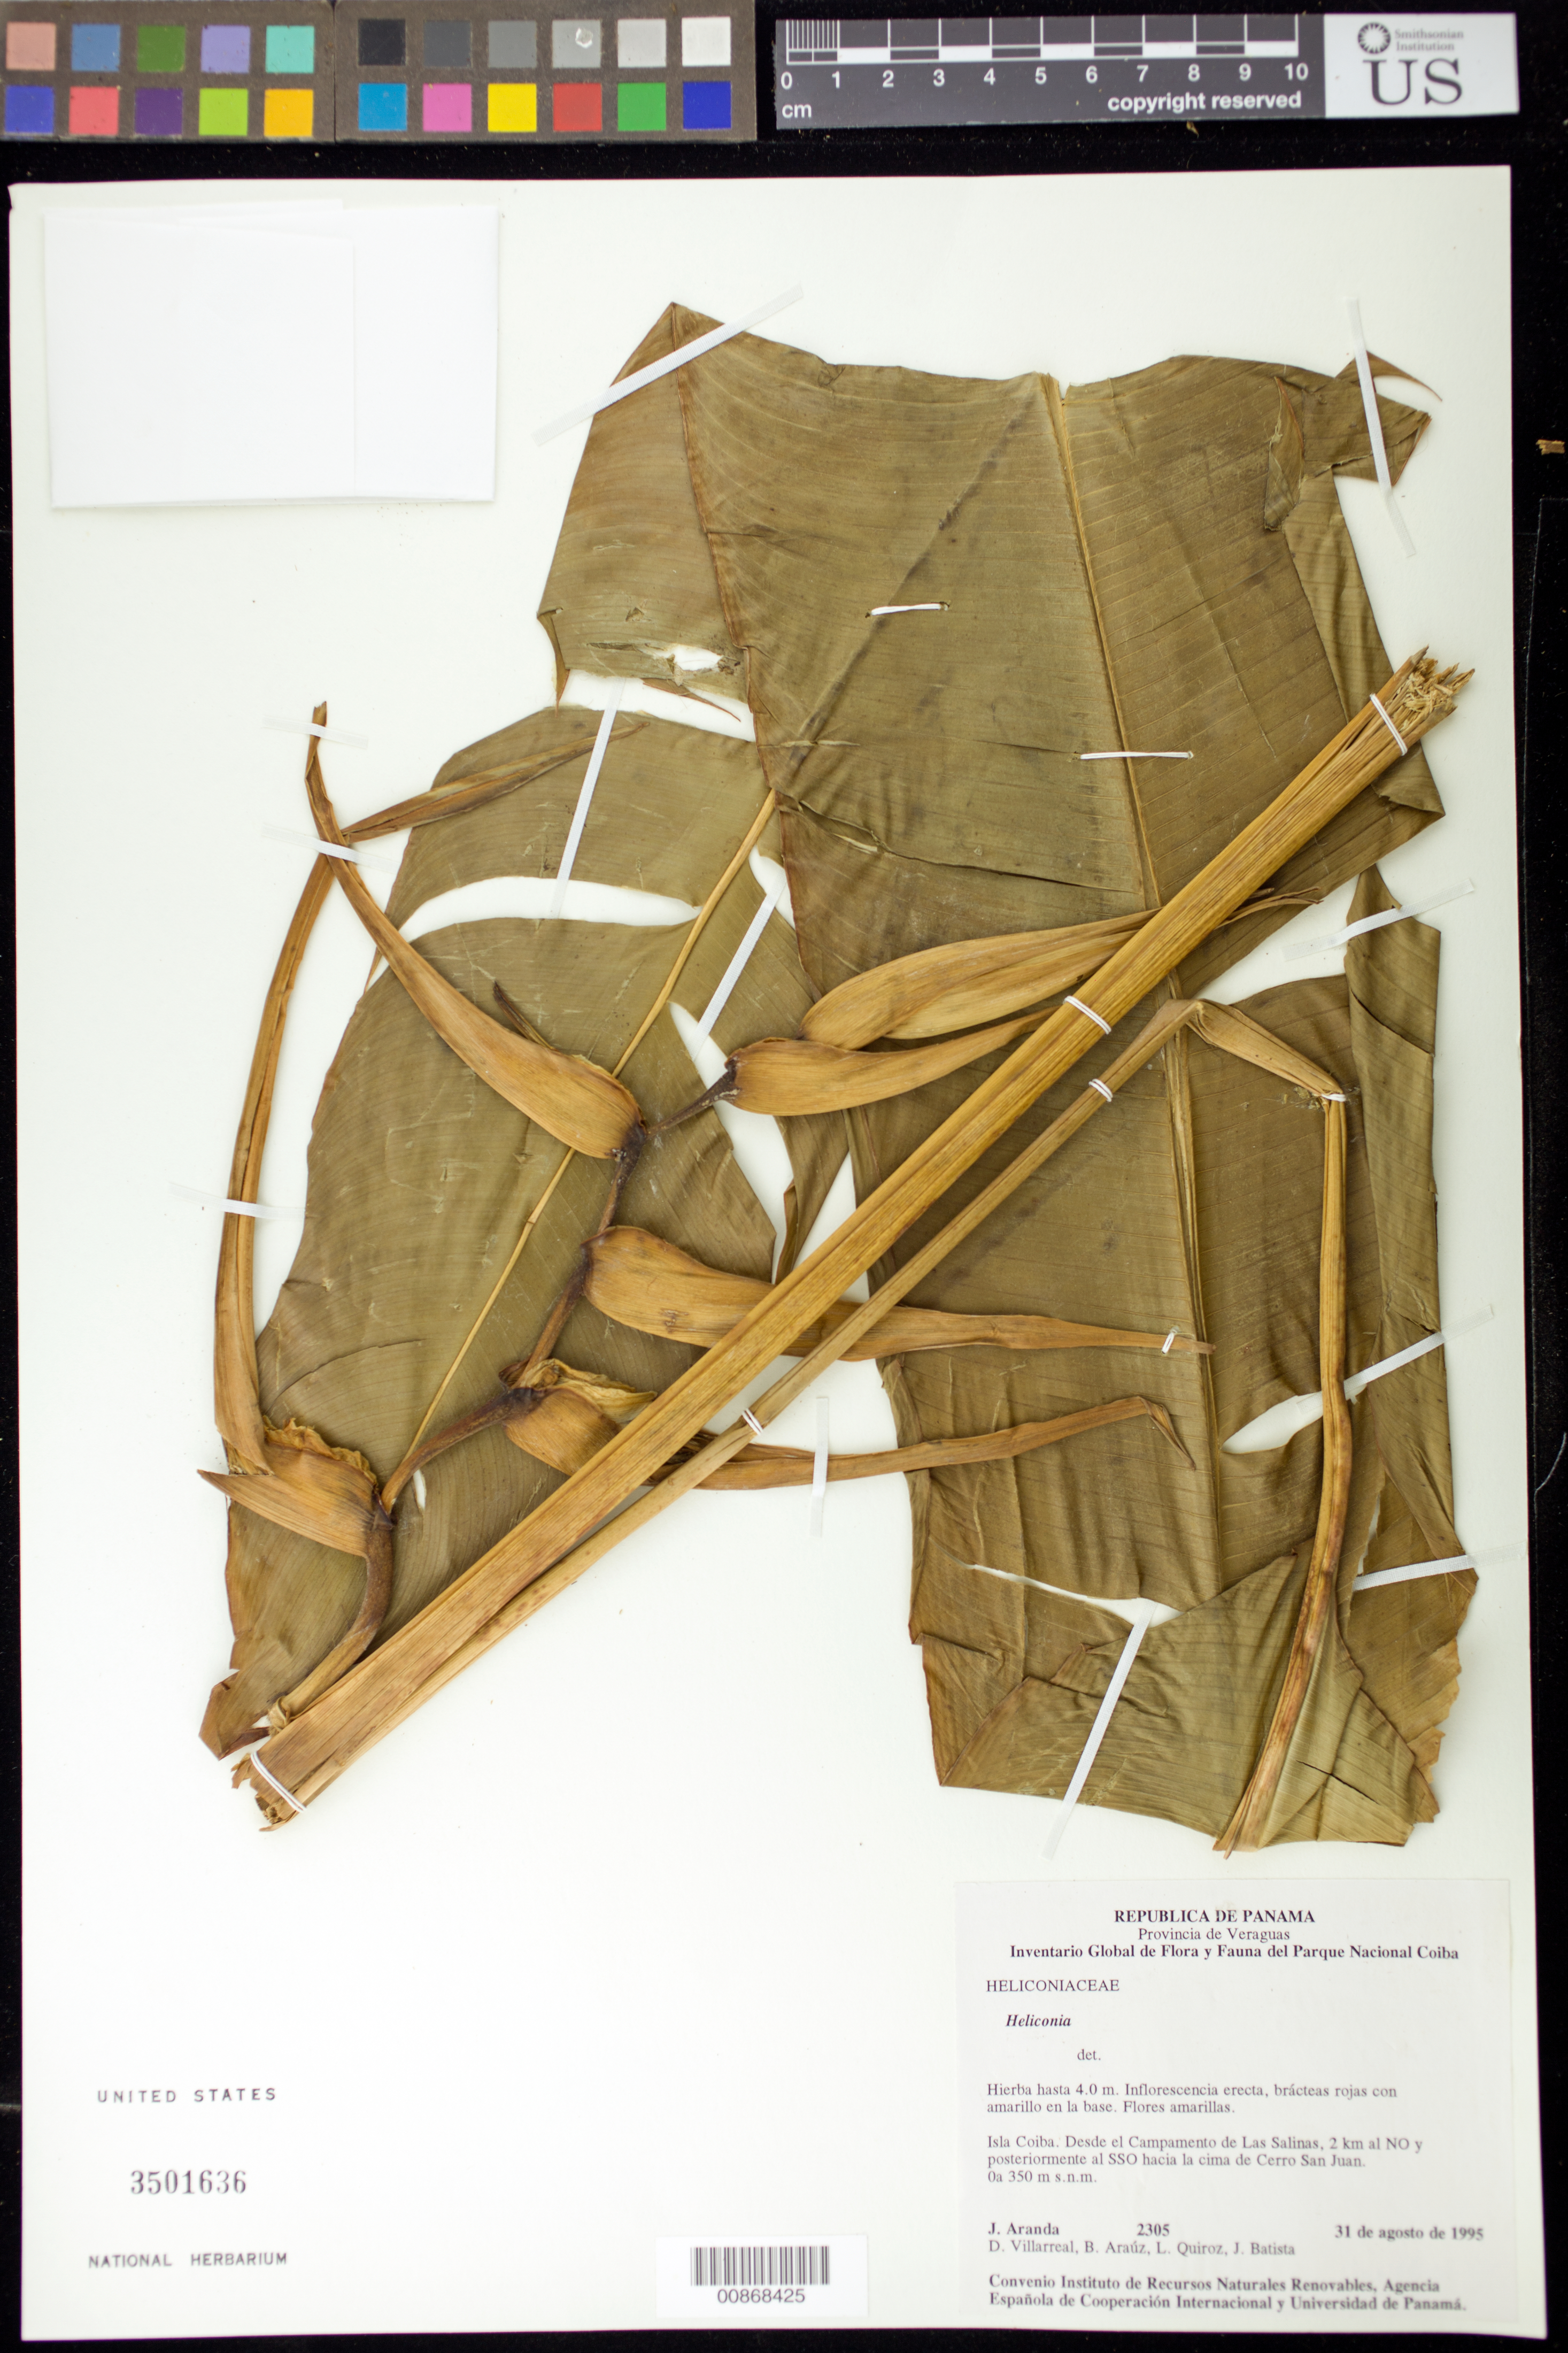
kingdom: Plantae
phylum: Tracheophyta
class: Liliopsida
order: Zingiberales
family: Heliconiaceae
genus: Heliconia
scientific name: Heliconia sp.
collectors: J. Aranda, D. Villarreal, B. Araúz, L. Quiroz & J. Batista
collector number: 2305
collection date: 1995-08-31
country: Panama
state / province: Veraguas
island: Coiba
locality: Desde el Campamento de Las Salinas, 2 km al NO y posteriomente al SSO hacia la cima de Cerro San Juan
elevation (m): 350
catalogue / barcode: US 3501636